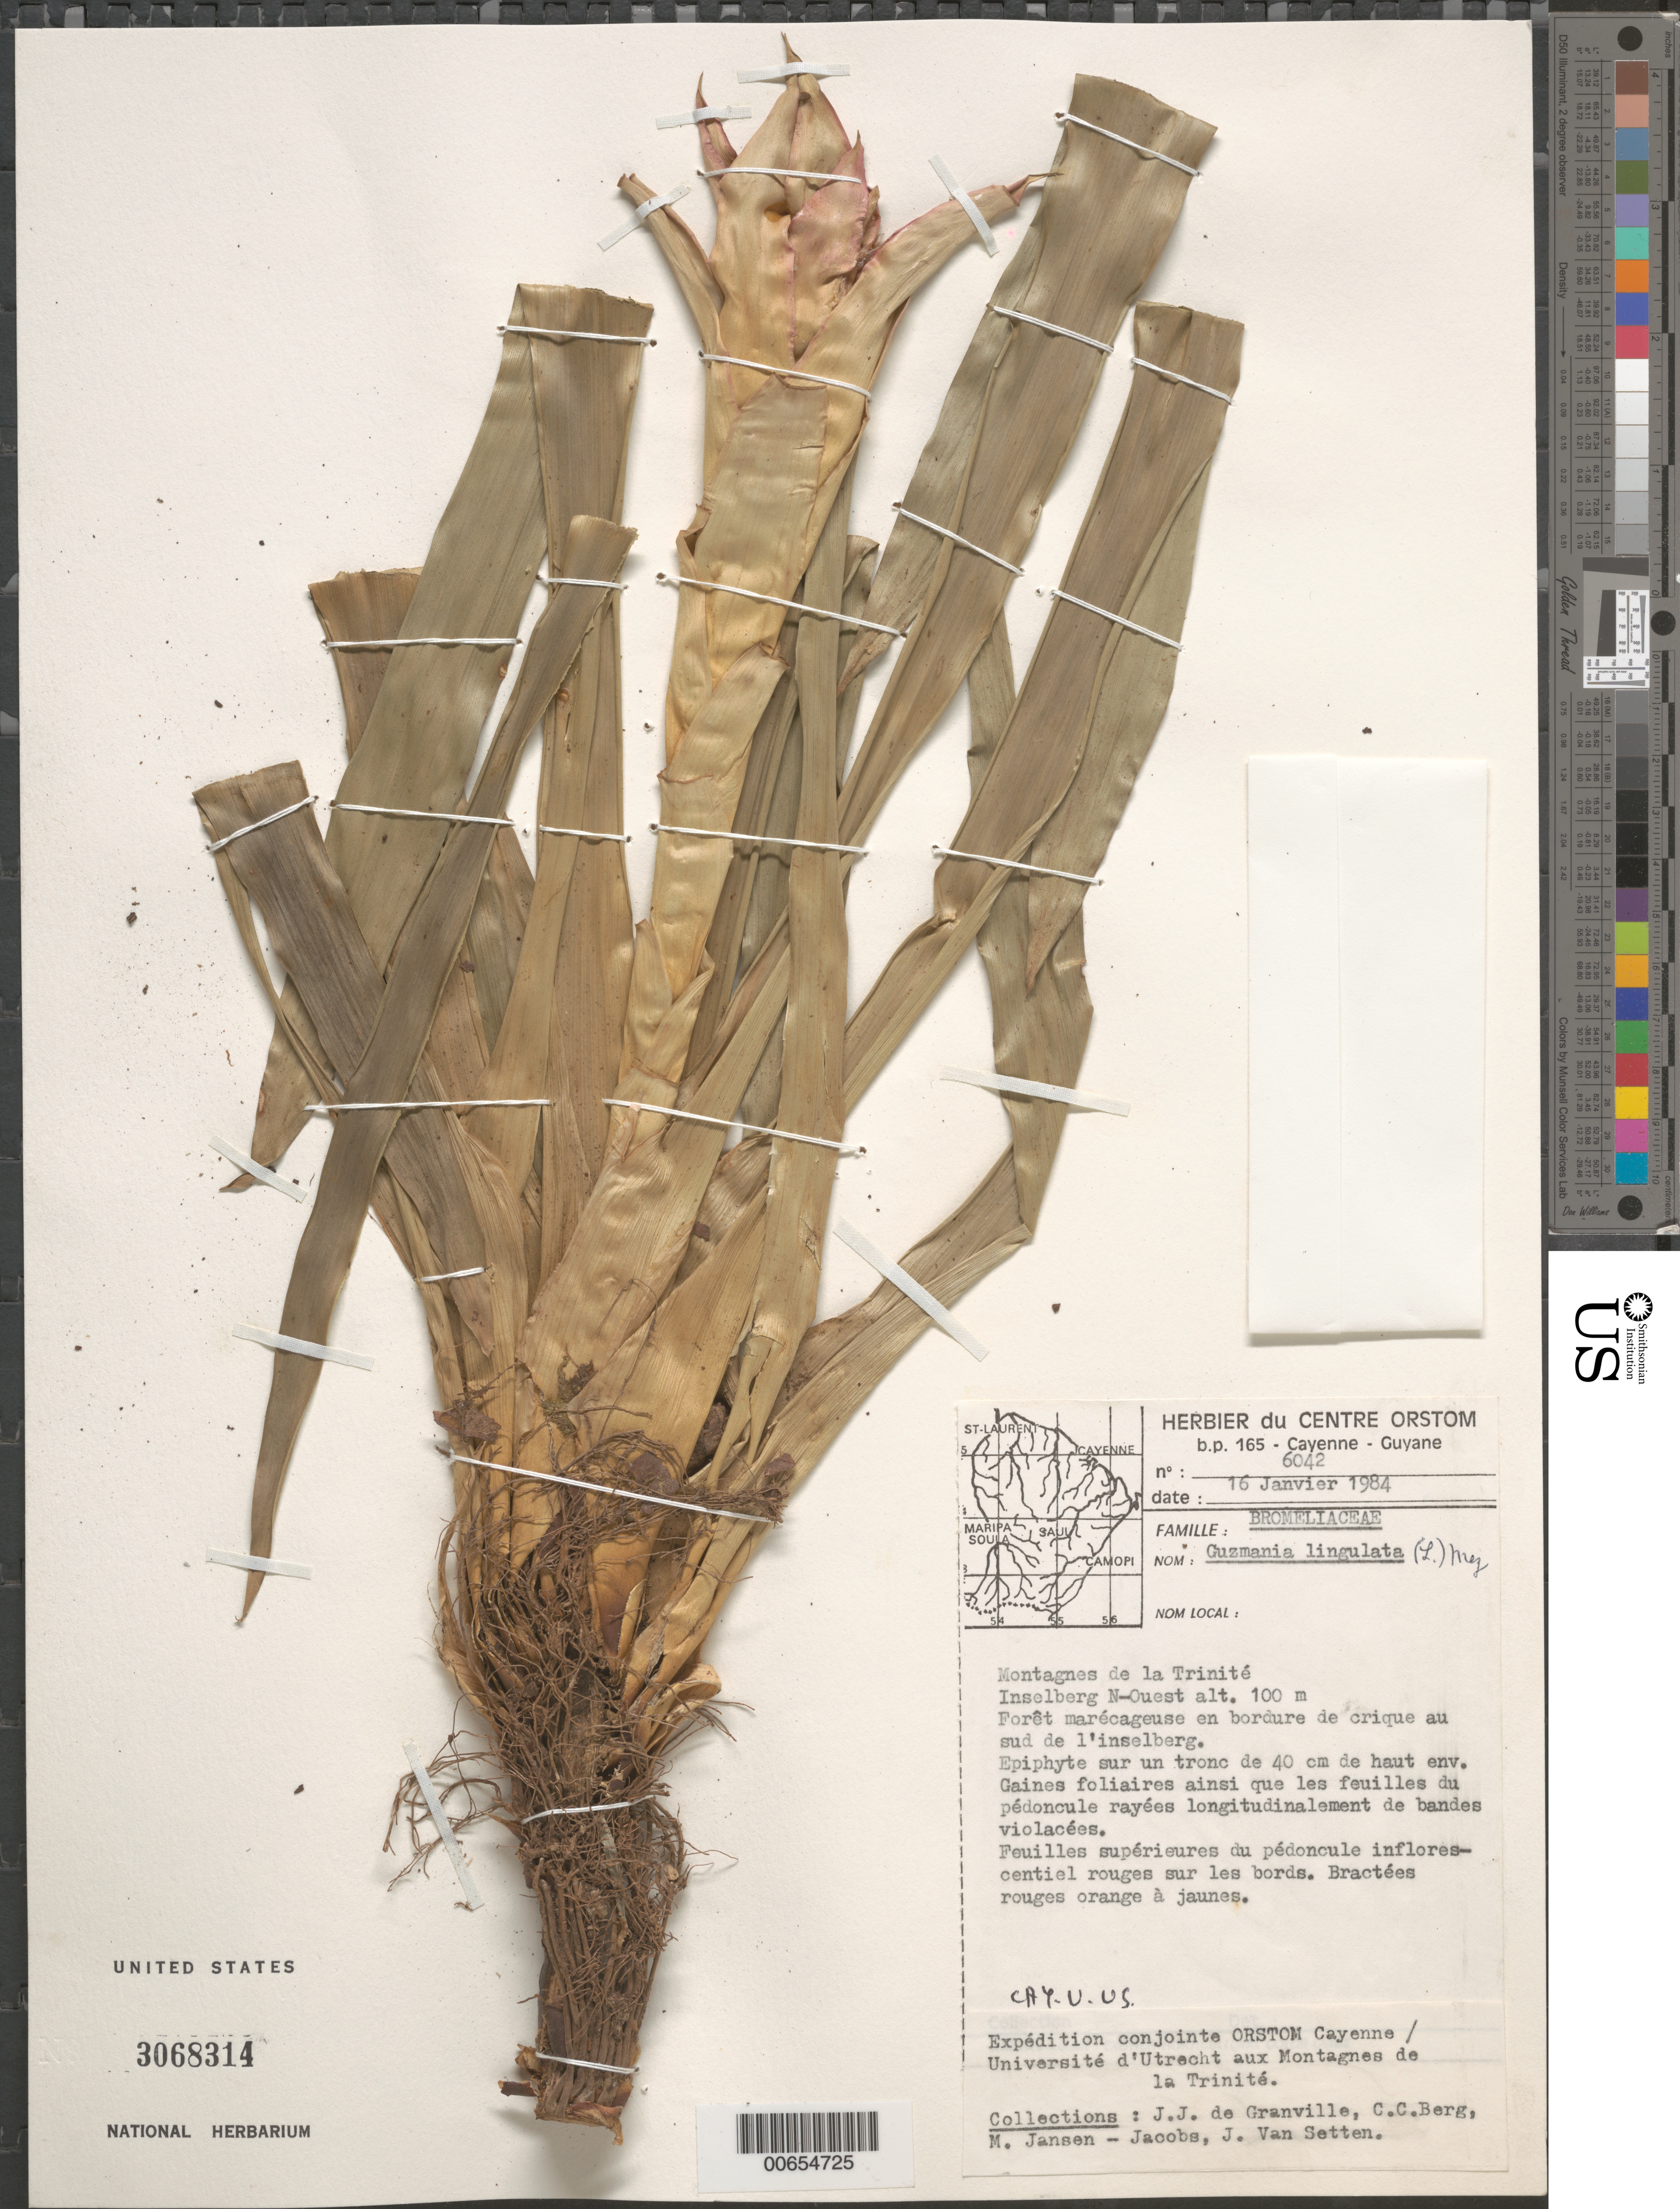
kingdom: Plantae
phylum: Tracheophyta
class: Liliopsida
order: Poales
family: Bromeliaceae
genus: Guzmania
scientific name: Guzmania lingulata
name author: (L.) Mez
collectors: J.-J. de Granville, C. C. Berg, M. J. Jansen-Jacobs & J. van Setten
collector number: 6042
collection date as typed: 16-Jan-84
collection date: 1984-01-16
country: French Guiana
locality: Montagnes de la Trinité, Inselberg NW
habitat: Forêt marécageuse en bordure de crique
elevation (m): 100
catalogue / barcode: US 3068314